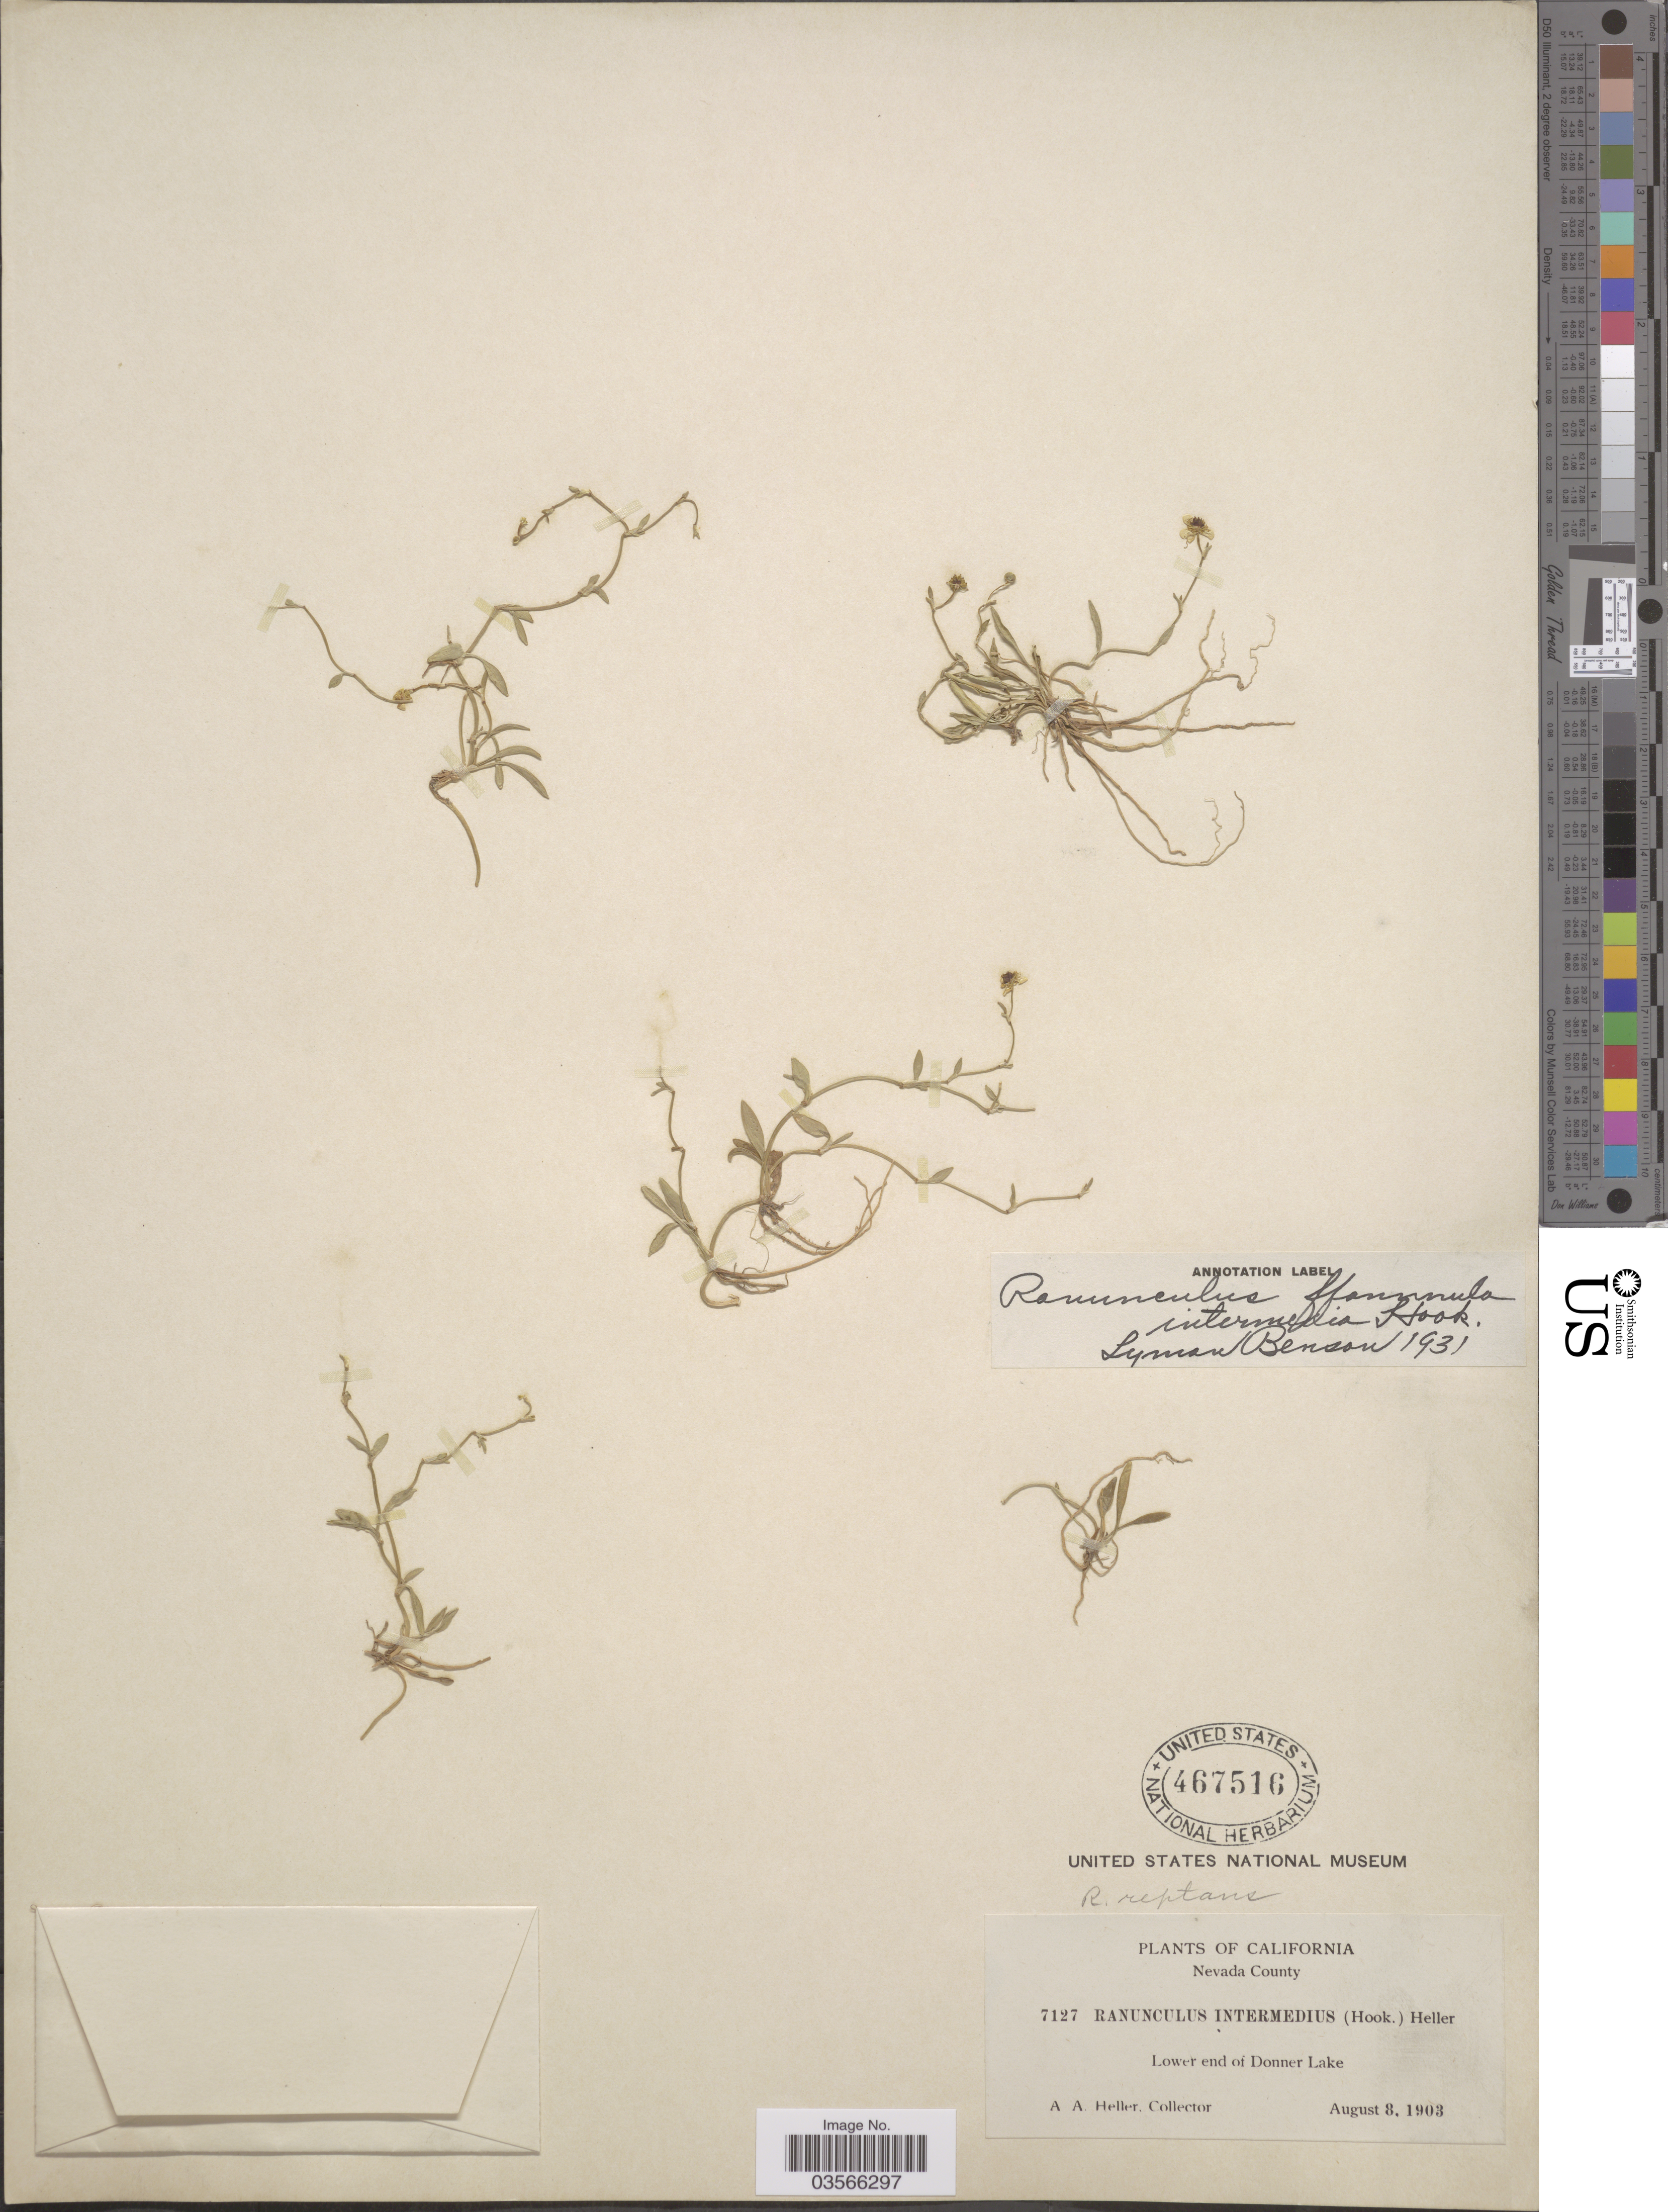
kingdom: Plantae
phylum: Tracheophyta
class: Magnoliopsida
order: Ranunculales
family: Ranunculaceae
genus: Ranunculus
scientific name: Ranunculus flammula var. ovalis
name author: (J.M. Bigelow) L.D. Benson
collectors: A. A. Heller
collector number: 7127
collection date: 1903-08-08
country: United States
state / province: California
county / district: Nevada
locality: Nevada County. Lower end of Donner Lake.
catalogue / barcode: US 467516